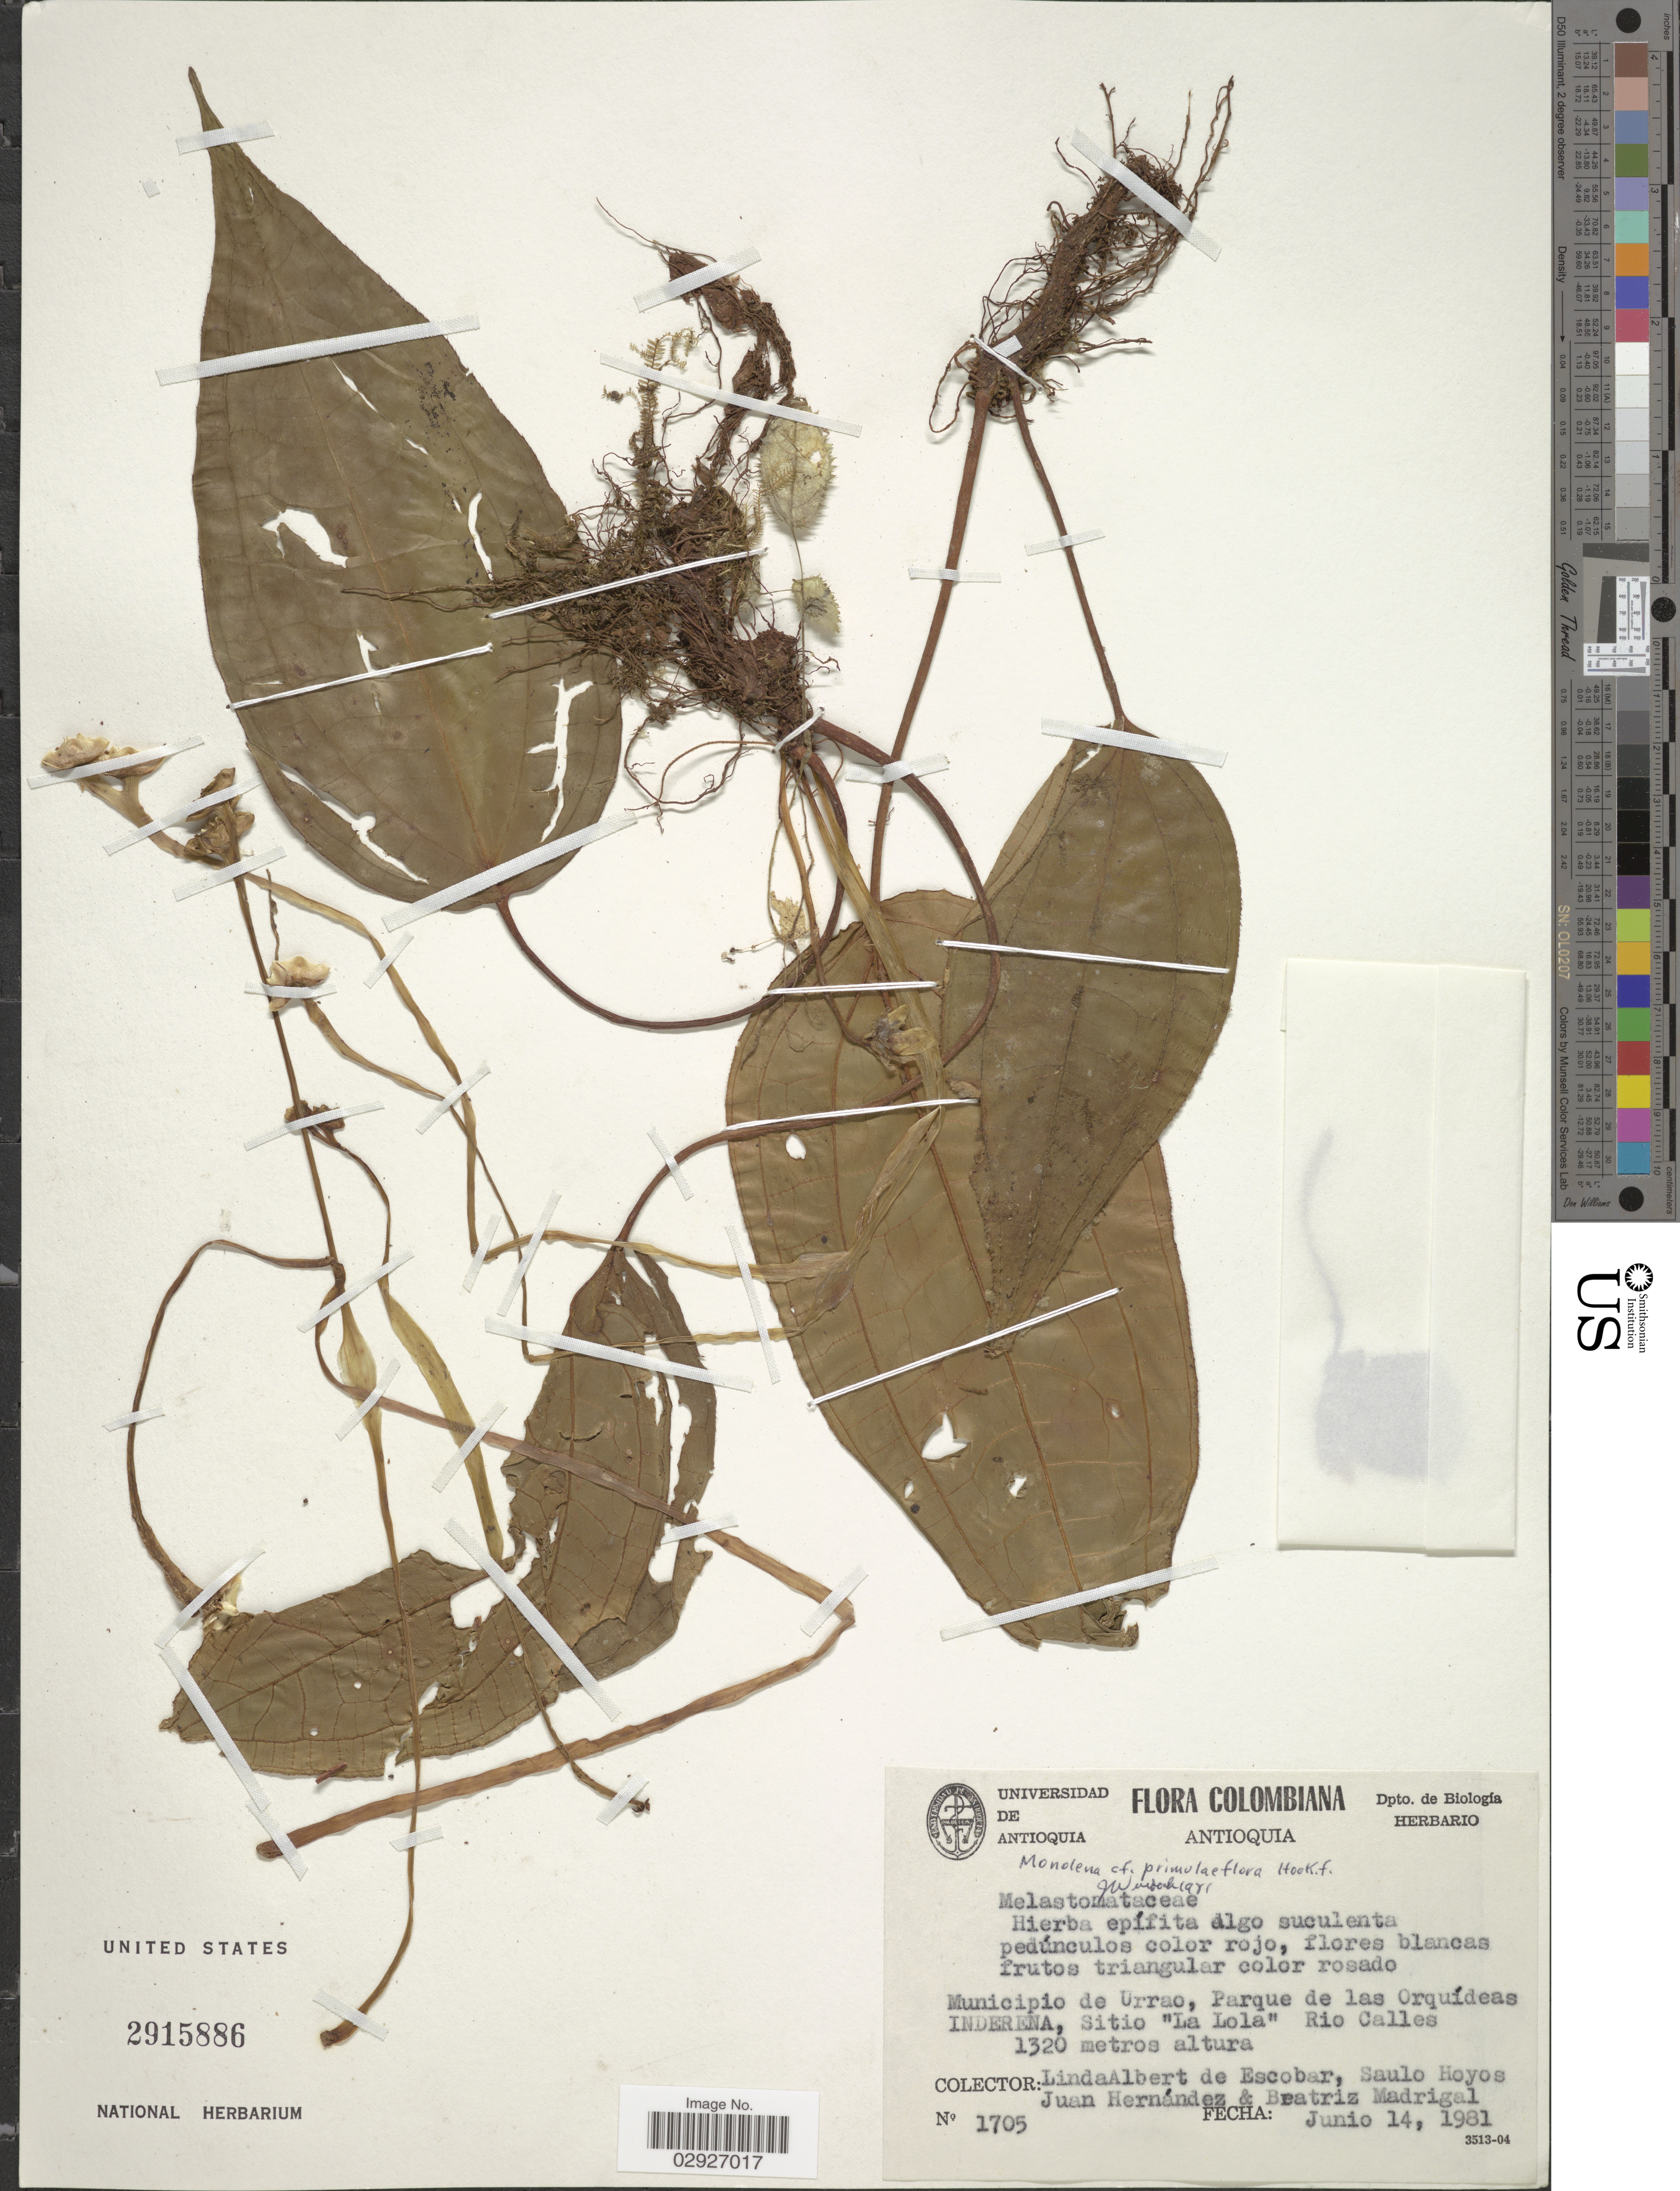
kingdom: Plantae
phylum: Tracheophyta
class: Magnoliopsida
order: Myrtales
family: Melastomataceae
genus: Monolena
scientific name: Monolena primuliflora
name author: Hook. f.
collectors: L. Escobar, S. Hoyos, J. J. Hernandez & B. E. Madrigal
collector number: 1705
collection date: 1981-06-14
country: Colombia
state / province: Antioquia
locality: Municipio de Urrao, Parque de las Orquídeas Inderena, Sitio "La Lola" Rio Calles.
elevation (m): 1320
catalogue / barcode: US 2915886